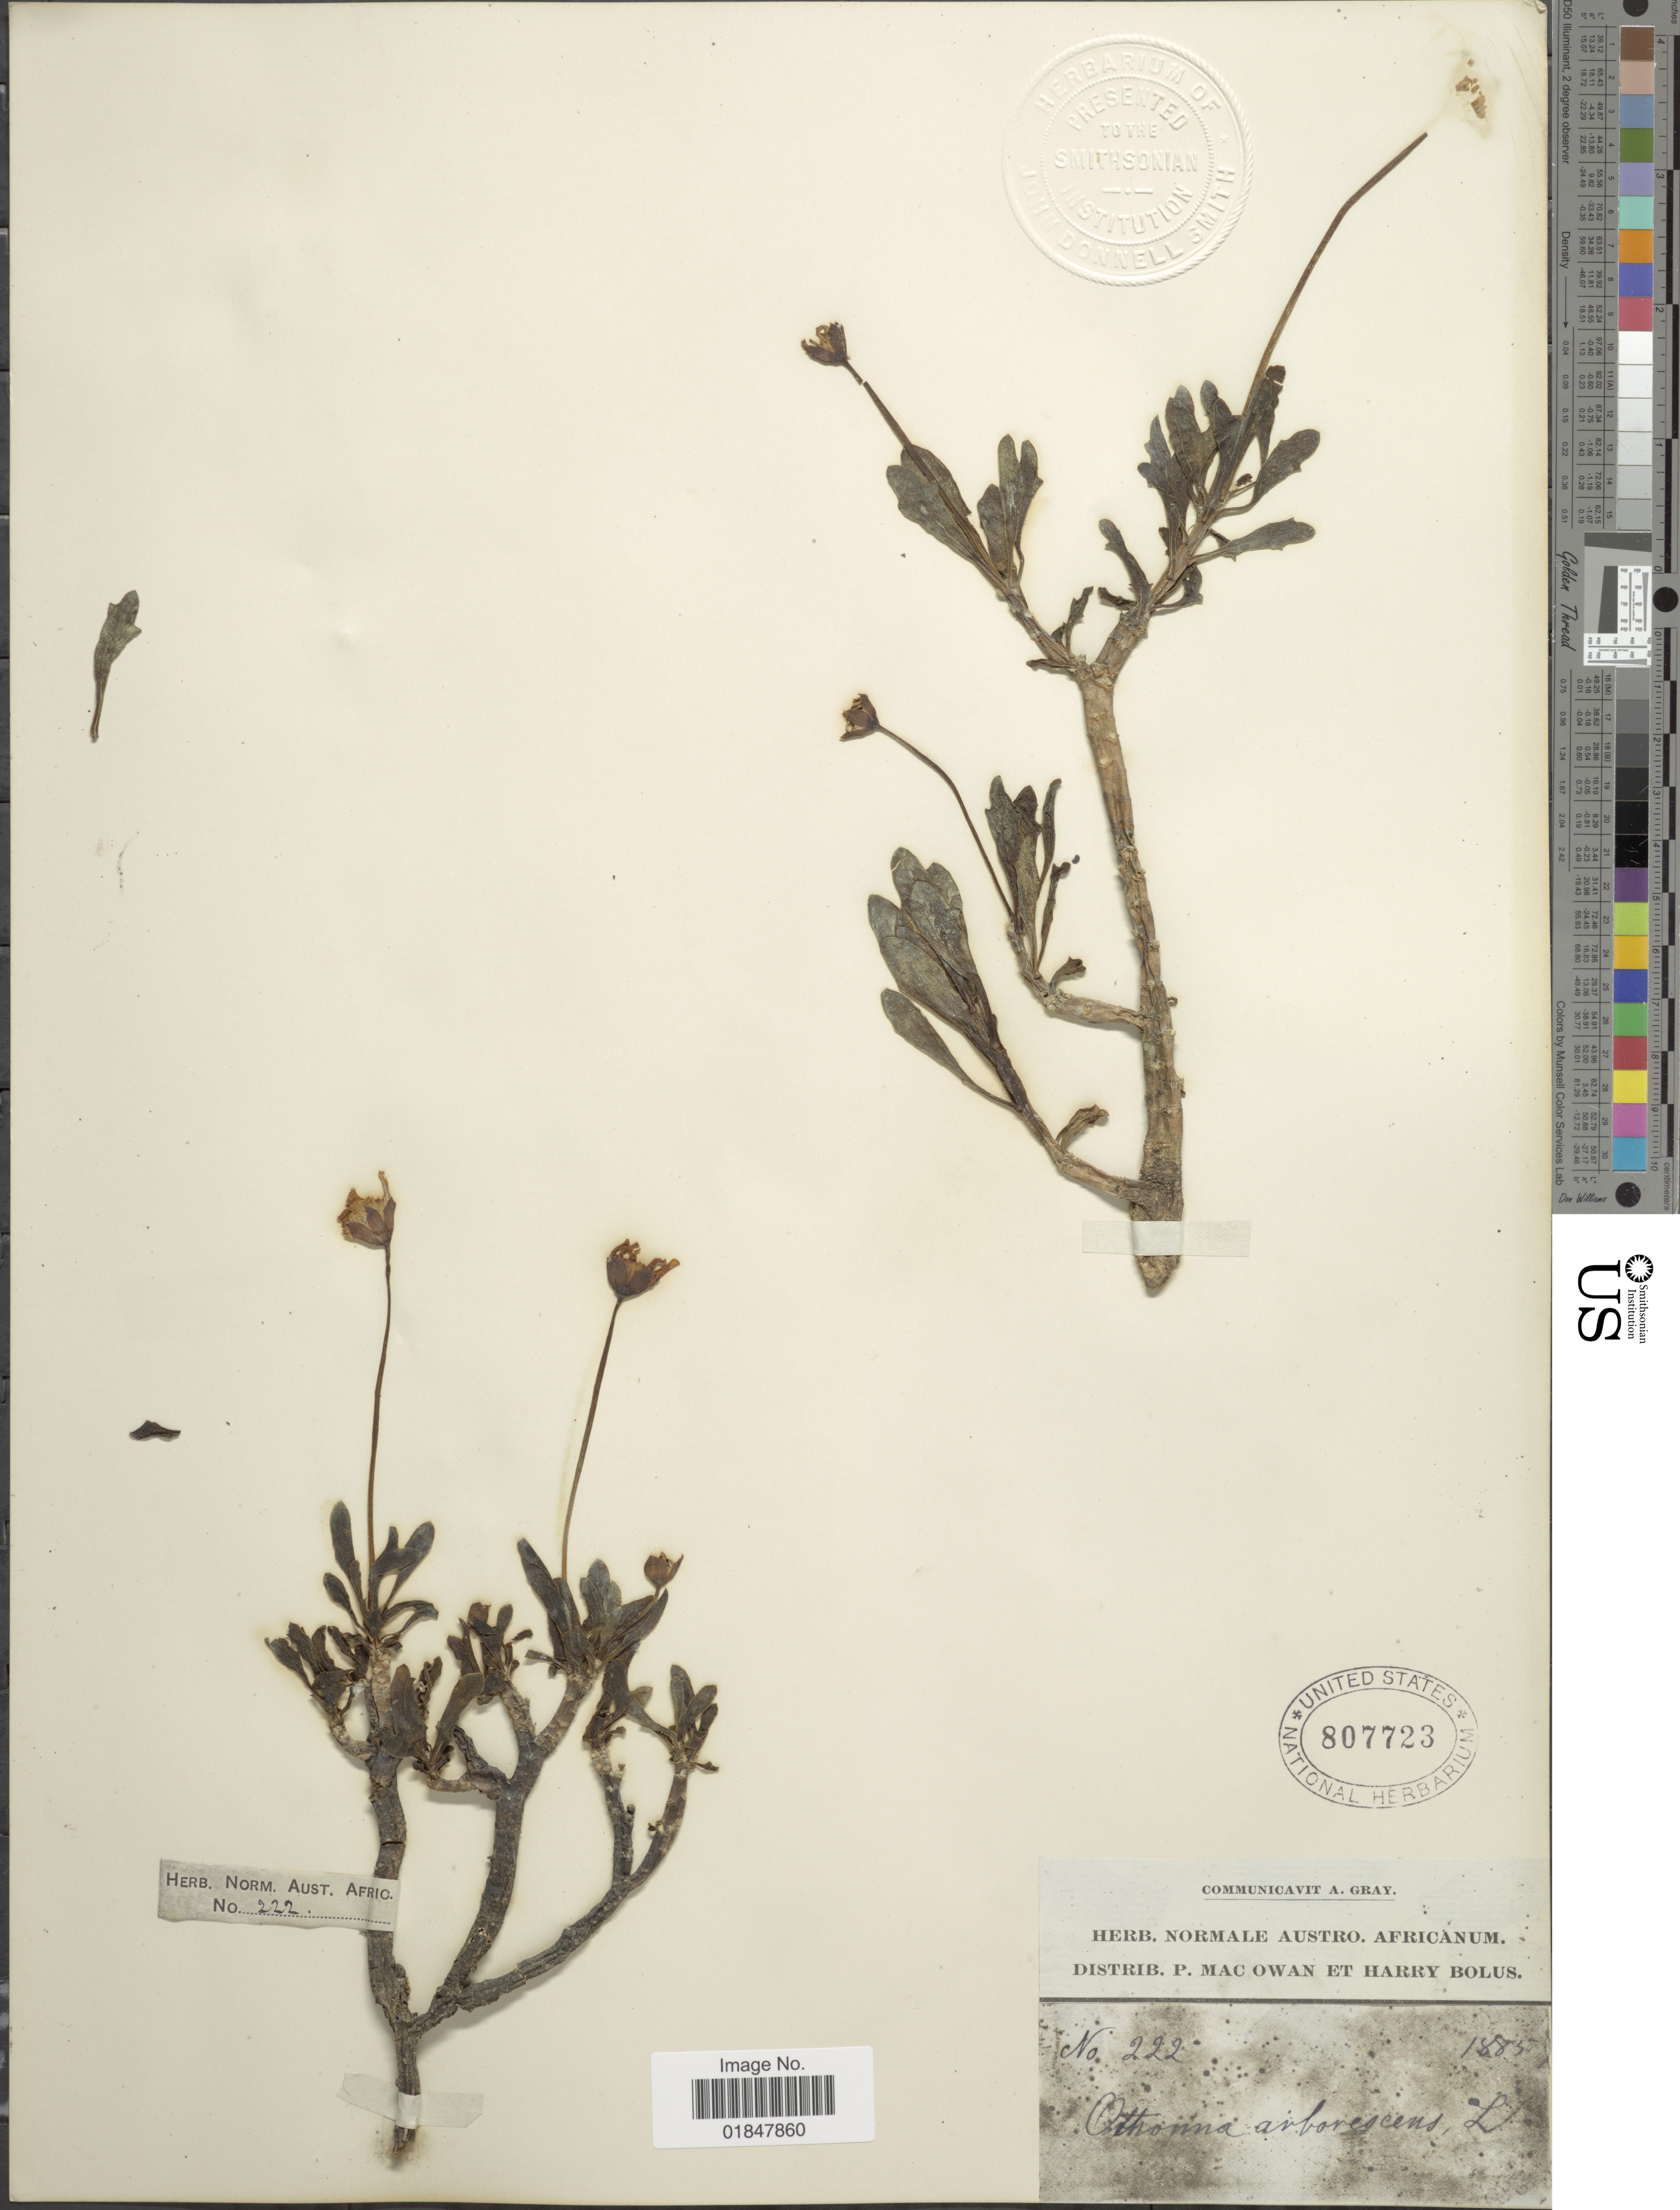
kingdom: Plantae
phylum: Tracheophyta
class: Magnoliopsida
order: Asterales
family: Asteraceae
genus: Othonna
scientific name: Othonna arborescens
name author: L.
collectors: ex herb. Normale Austr. Afr.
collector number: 222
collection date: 1885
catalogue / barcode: US 807723